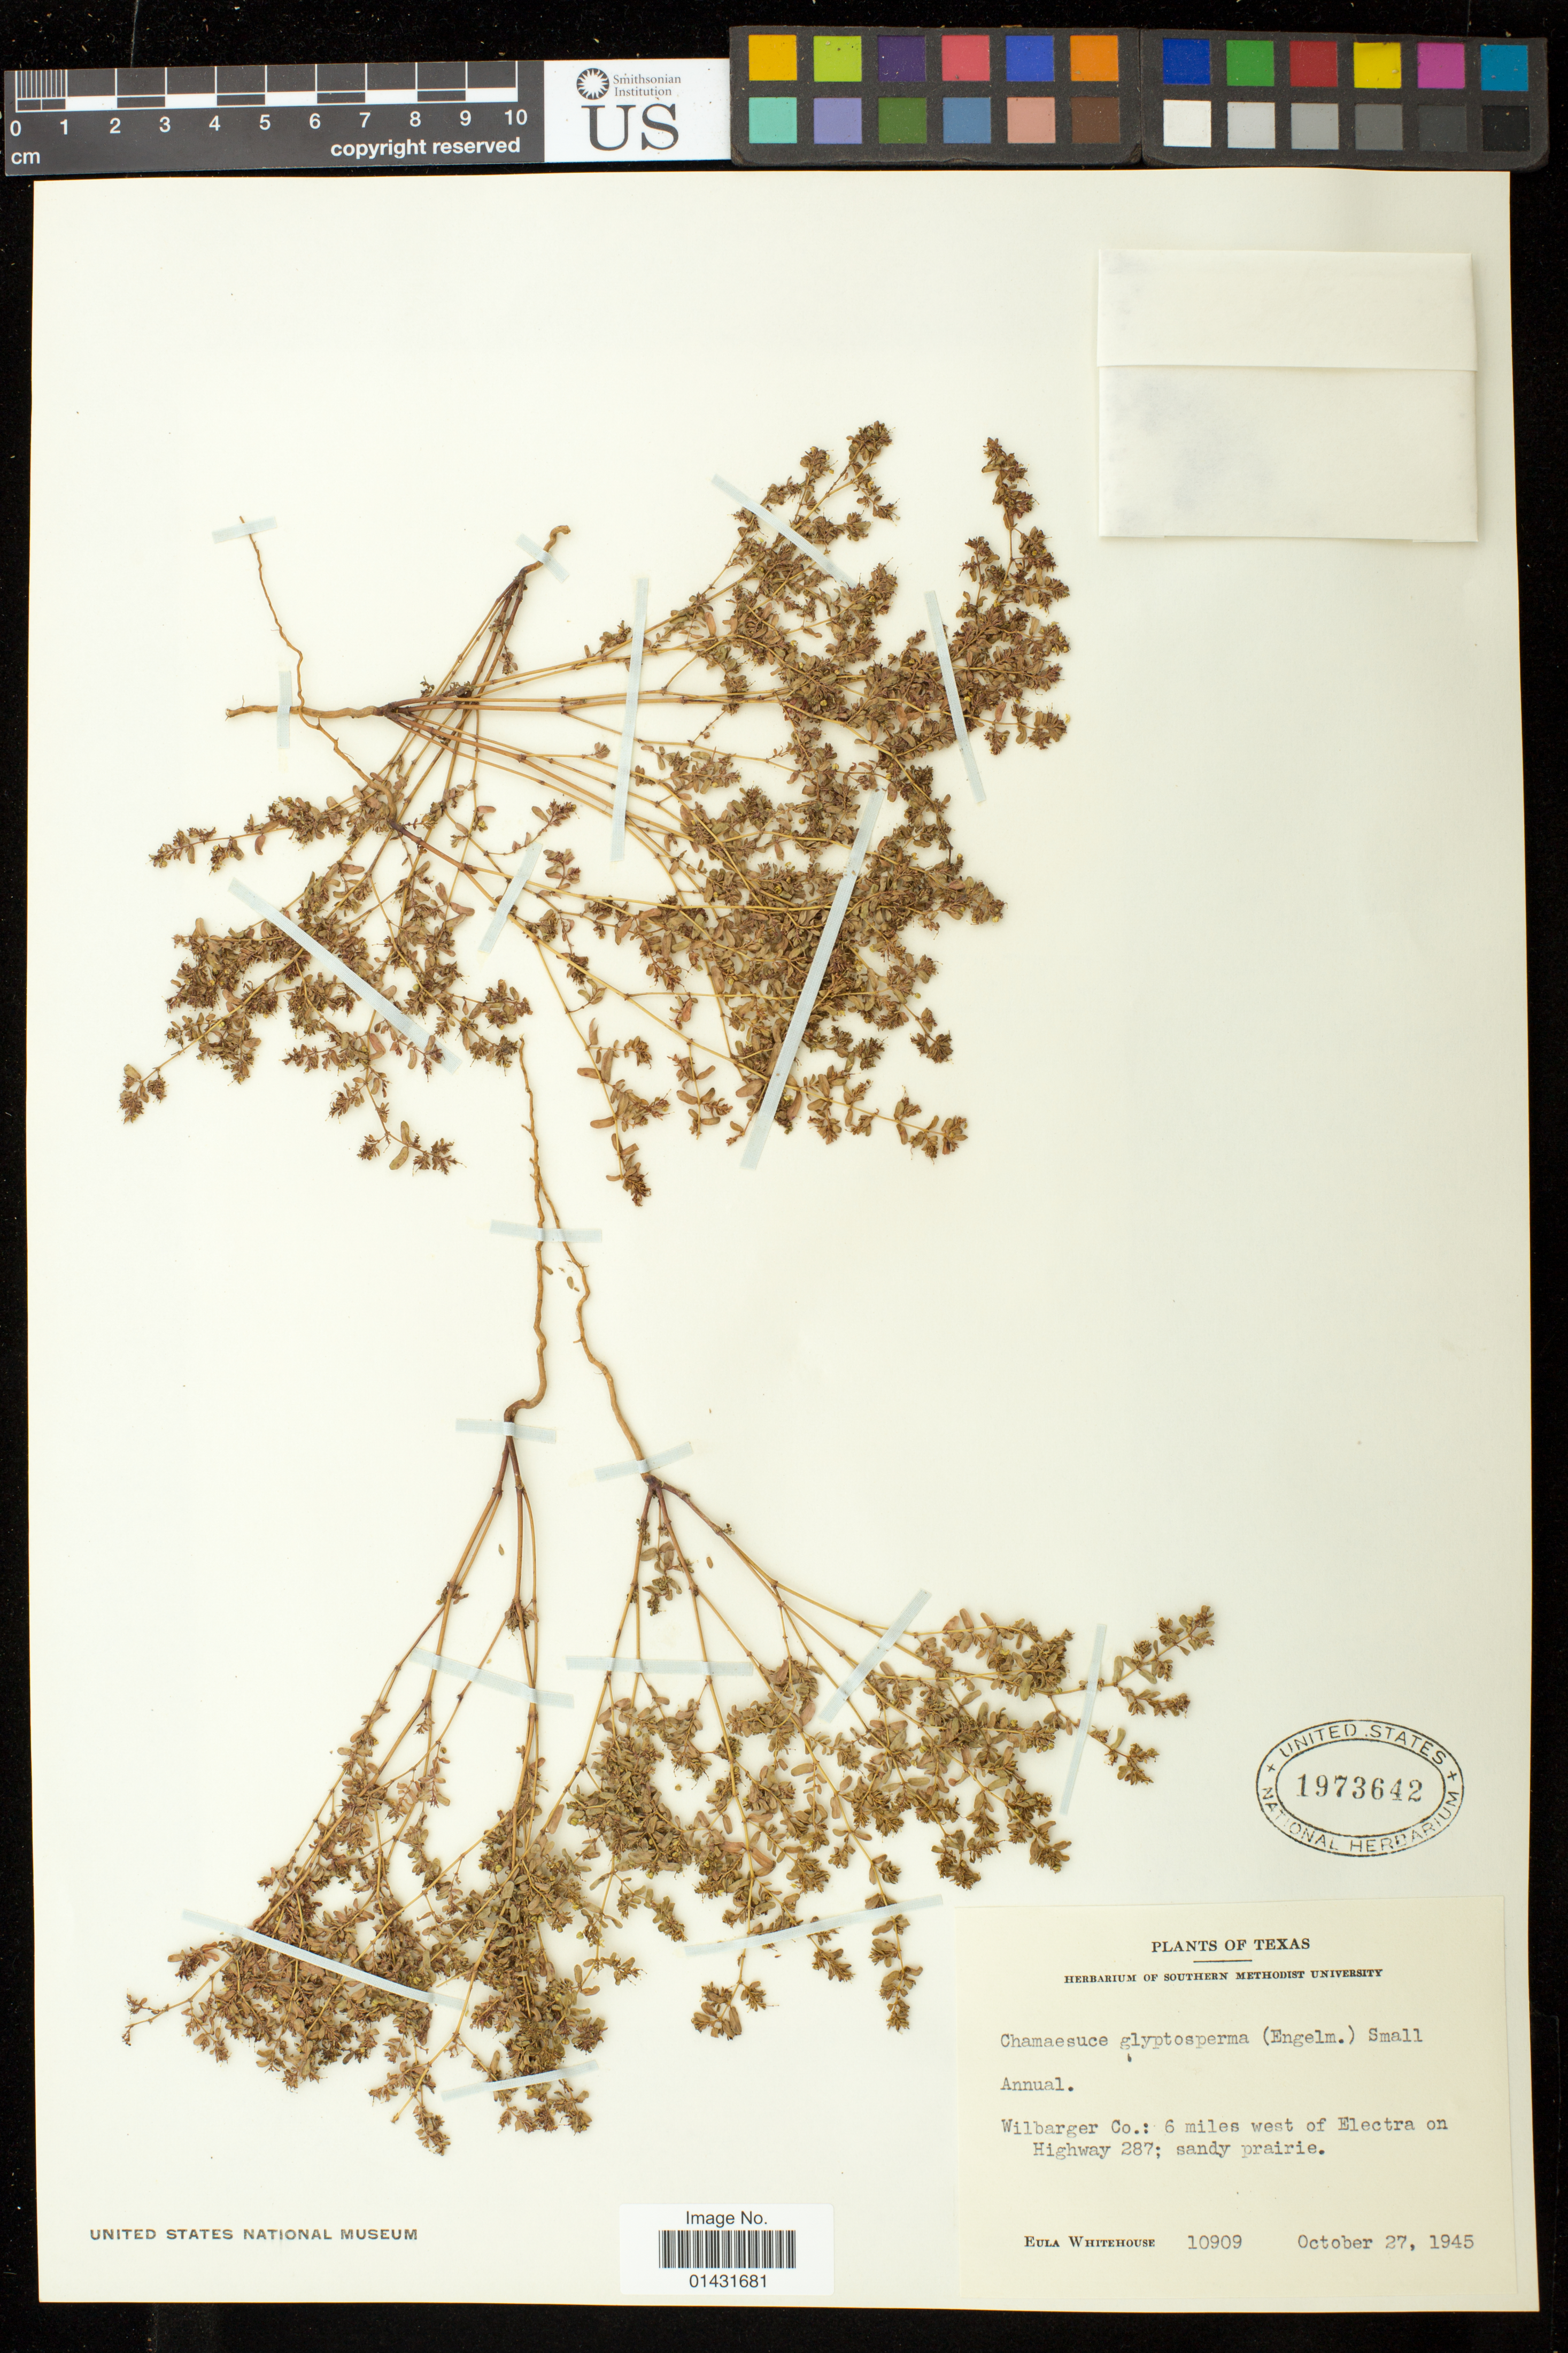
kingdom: Plantae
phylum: Tracheophyta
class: Magnoliopsida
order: Malpighiales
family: Euphorbiaceae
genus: Euphorbia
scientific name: Euphorbia glyptosperma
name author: Engelm.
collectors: E. Whitehouse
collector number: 10909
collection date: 1945-10-27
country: United States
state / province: Texas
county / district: Wilbarger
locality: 6 miles west of Electra on HIghway 287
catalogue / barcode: US 1973642